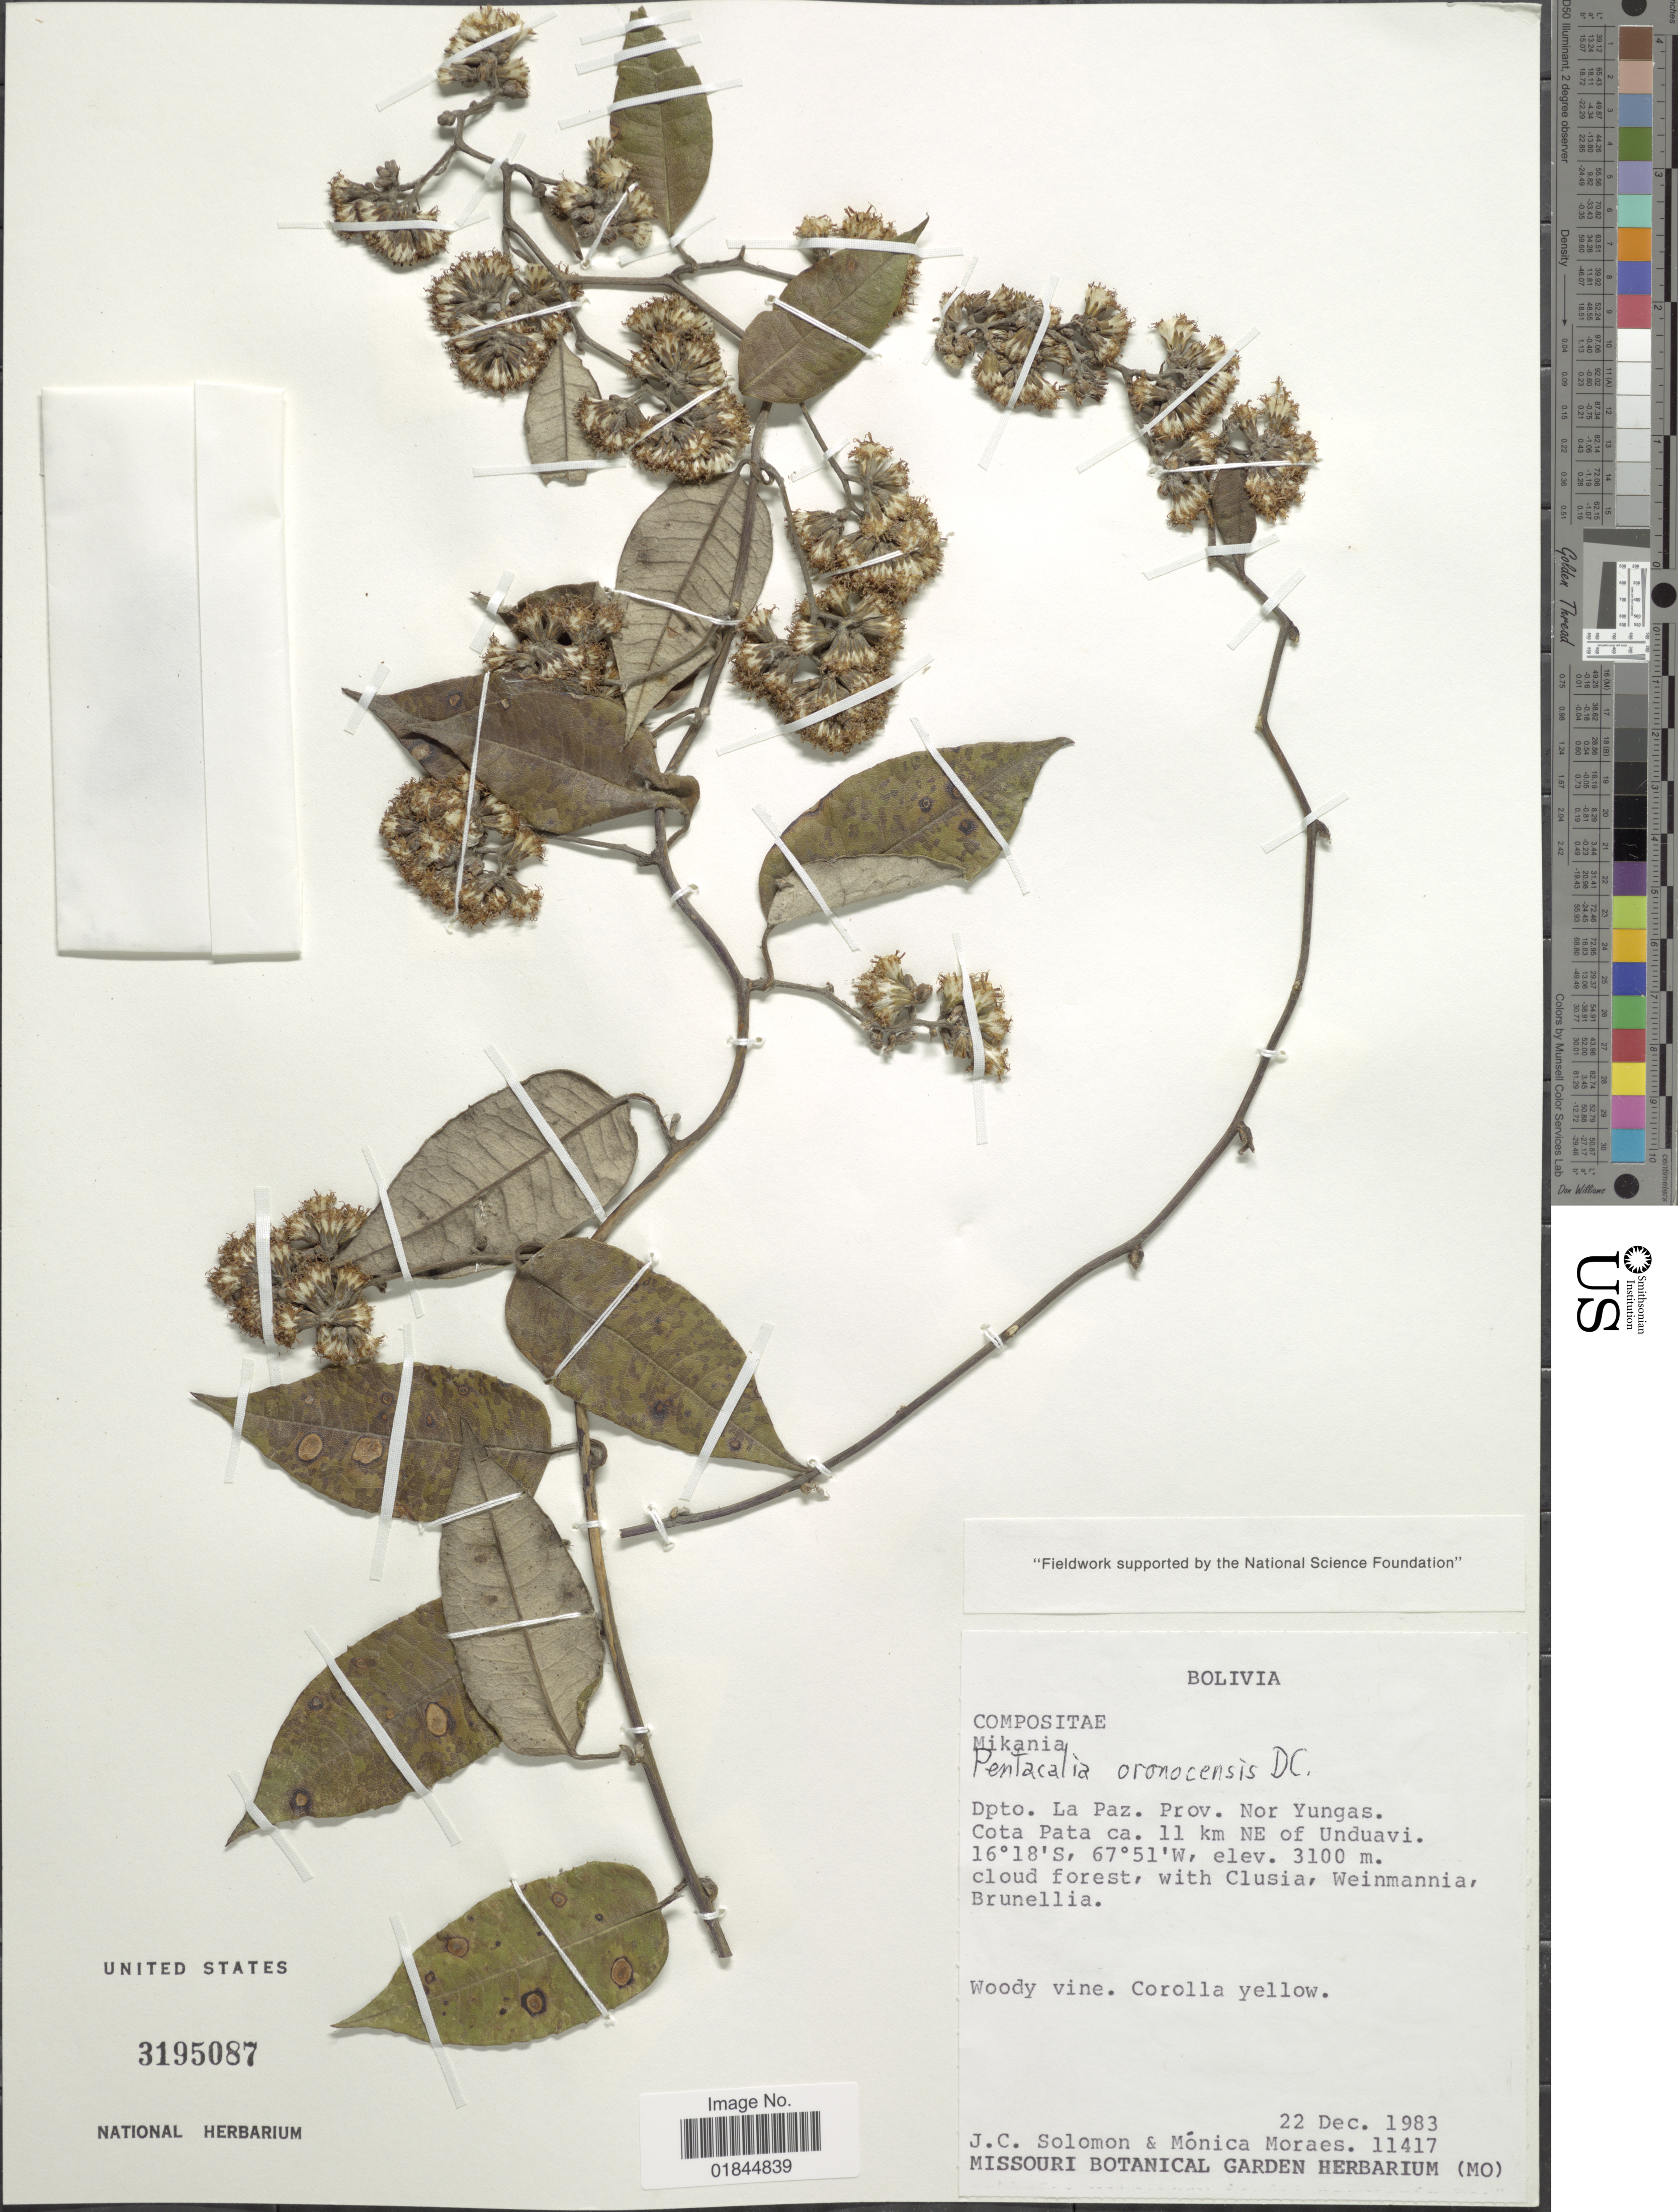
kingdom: Plantae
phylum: Tracheophyta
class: Magnoliopsida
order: Asterales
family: Asteraceae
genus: Pentacalia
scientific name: Pentacalia oronocensis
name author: (DC.) Cuatrec.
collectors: J. C. Solomon & M. Moraes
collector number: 11417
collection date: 1983-12-22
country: Bolivia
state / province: La Paz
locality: Dpto. La Paz. Prov. Nor Yungas. Cota Pata ca. 11 km NE of Unduavi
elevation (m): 3100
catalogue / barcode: US 3195087